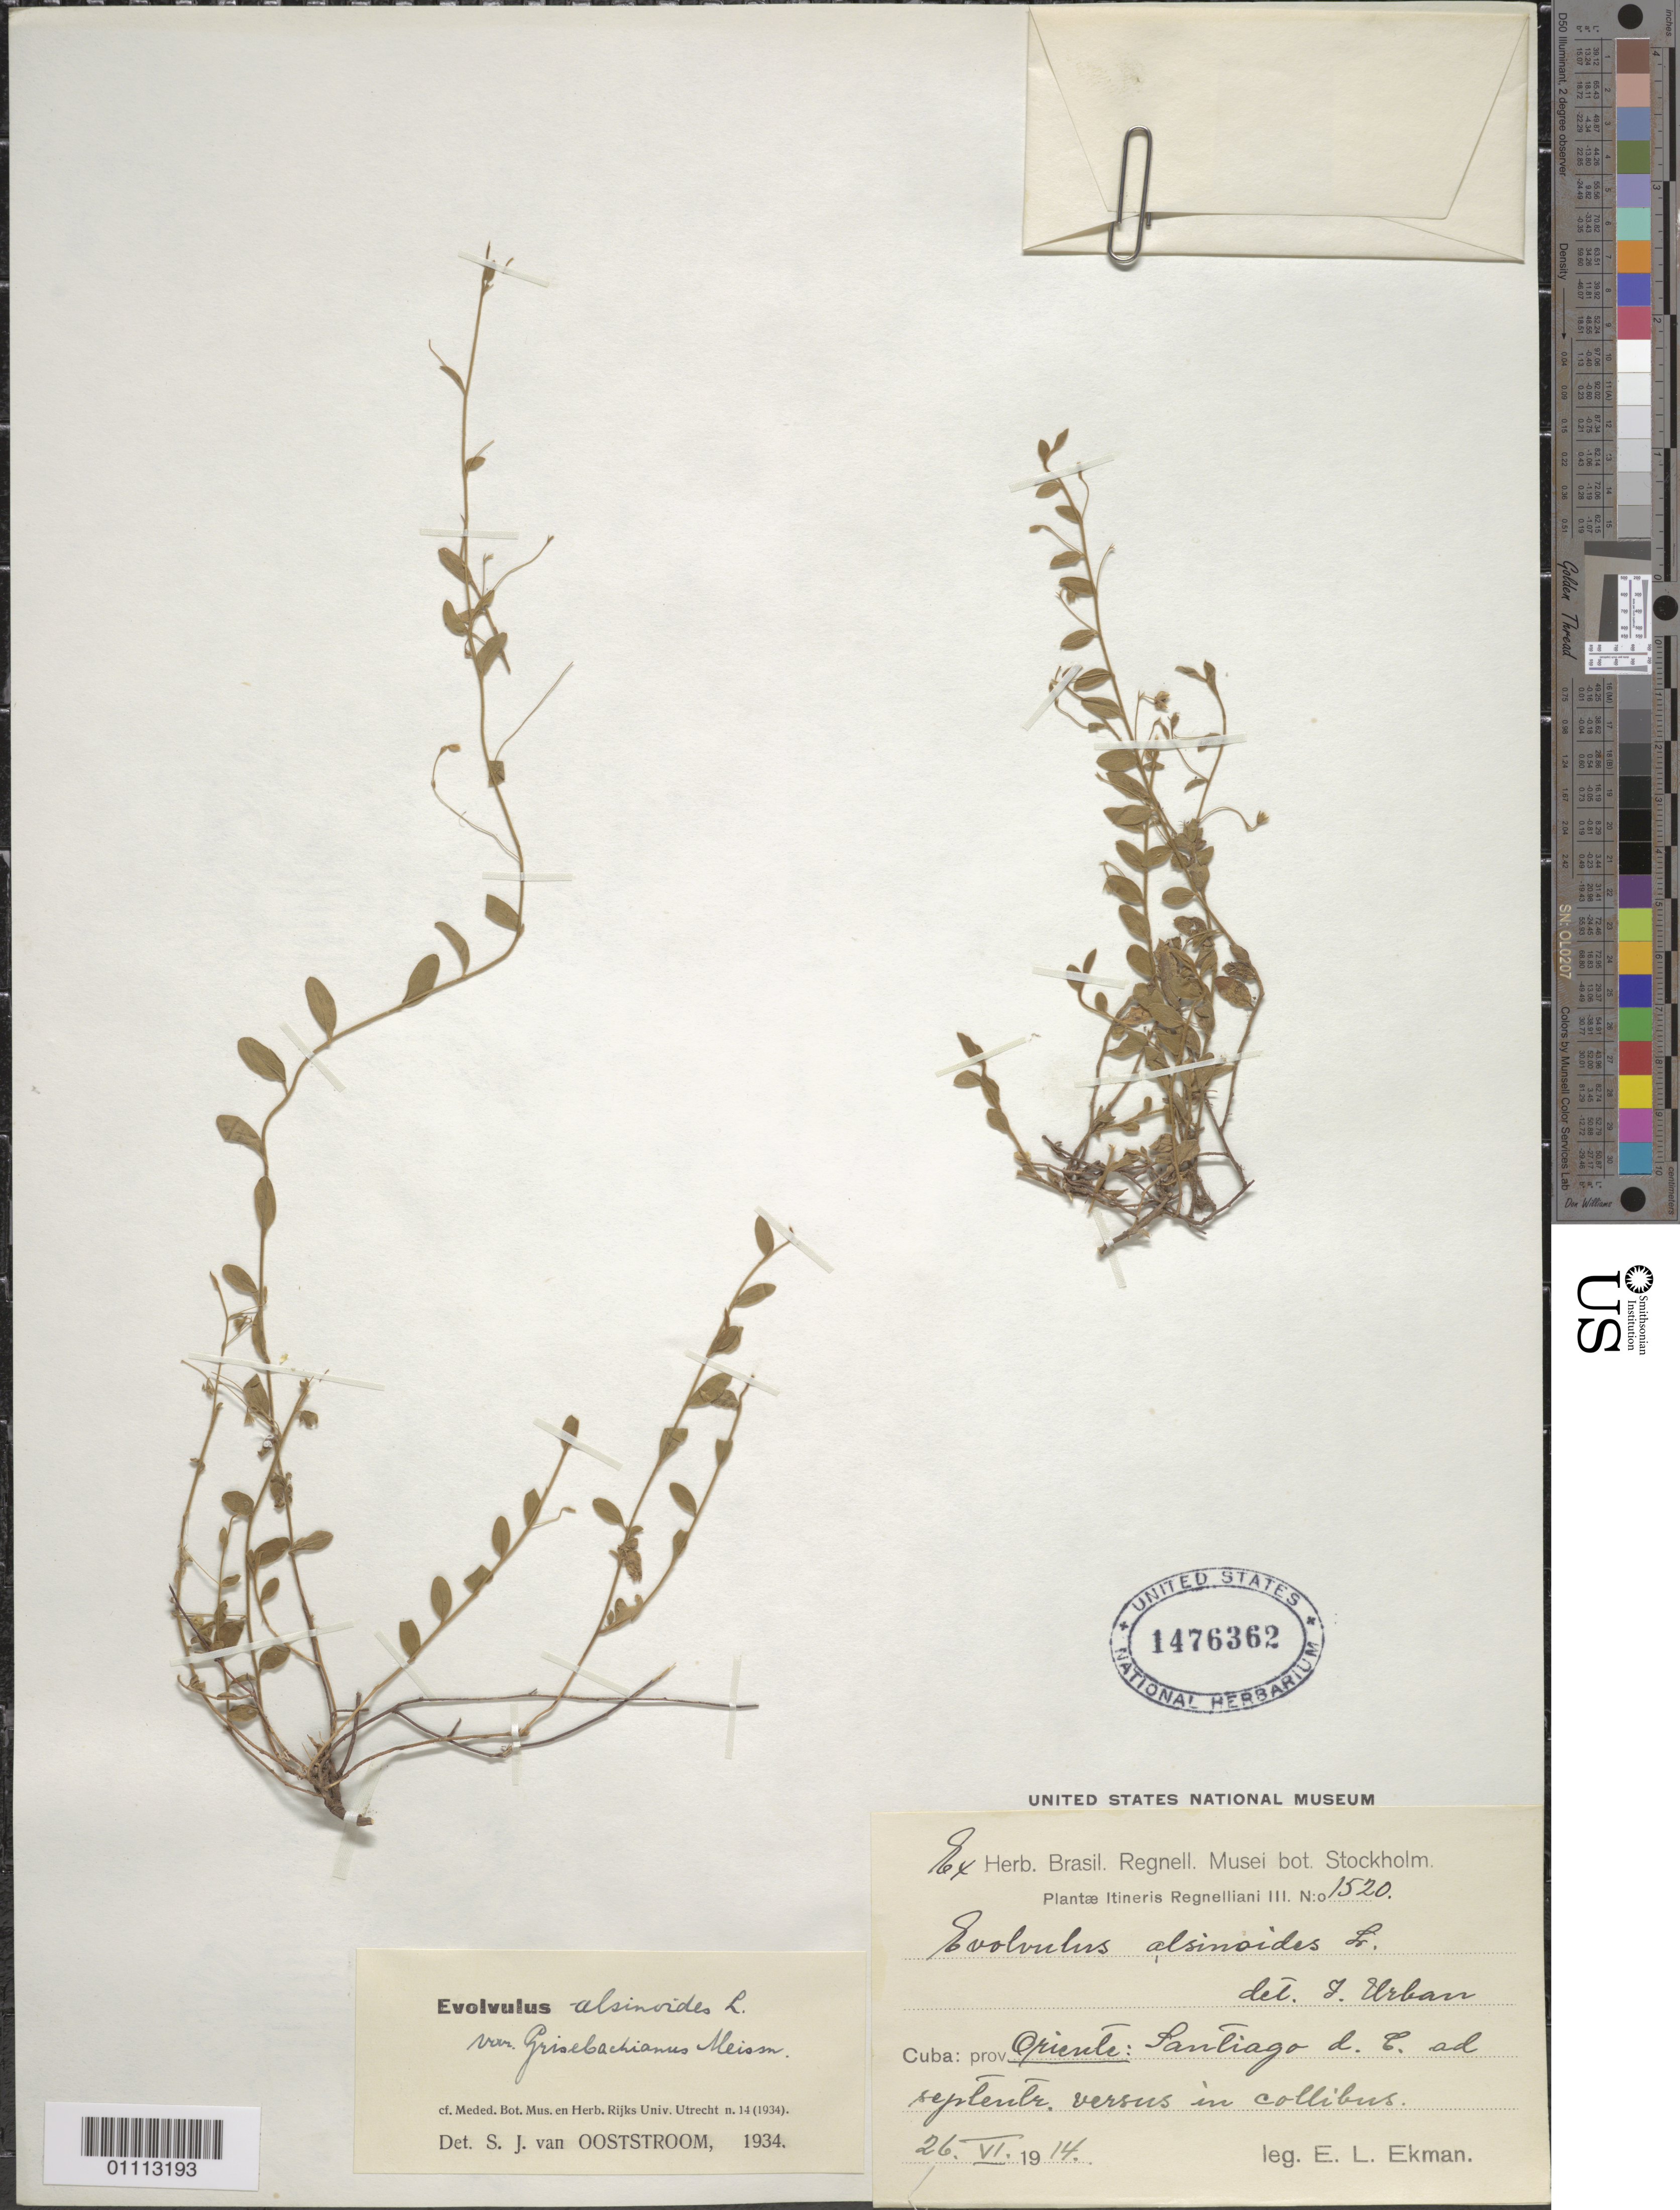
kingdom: Plantae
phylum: Tracheophyta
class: Magnoliopsida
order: Solanales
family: Convolvulaceae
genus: Evolvulus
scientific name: Evolvulus alsinoides var. grisebachianus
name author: Meisn.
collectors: E. L. Ekman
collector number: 1520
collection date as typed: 26 Jun 1914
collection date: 1914-06-26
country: Cuba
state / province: Santiago de Cuba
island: Cuba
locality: Santiago d C ad septembr versus in collibus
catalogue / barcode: US 1476362